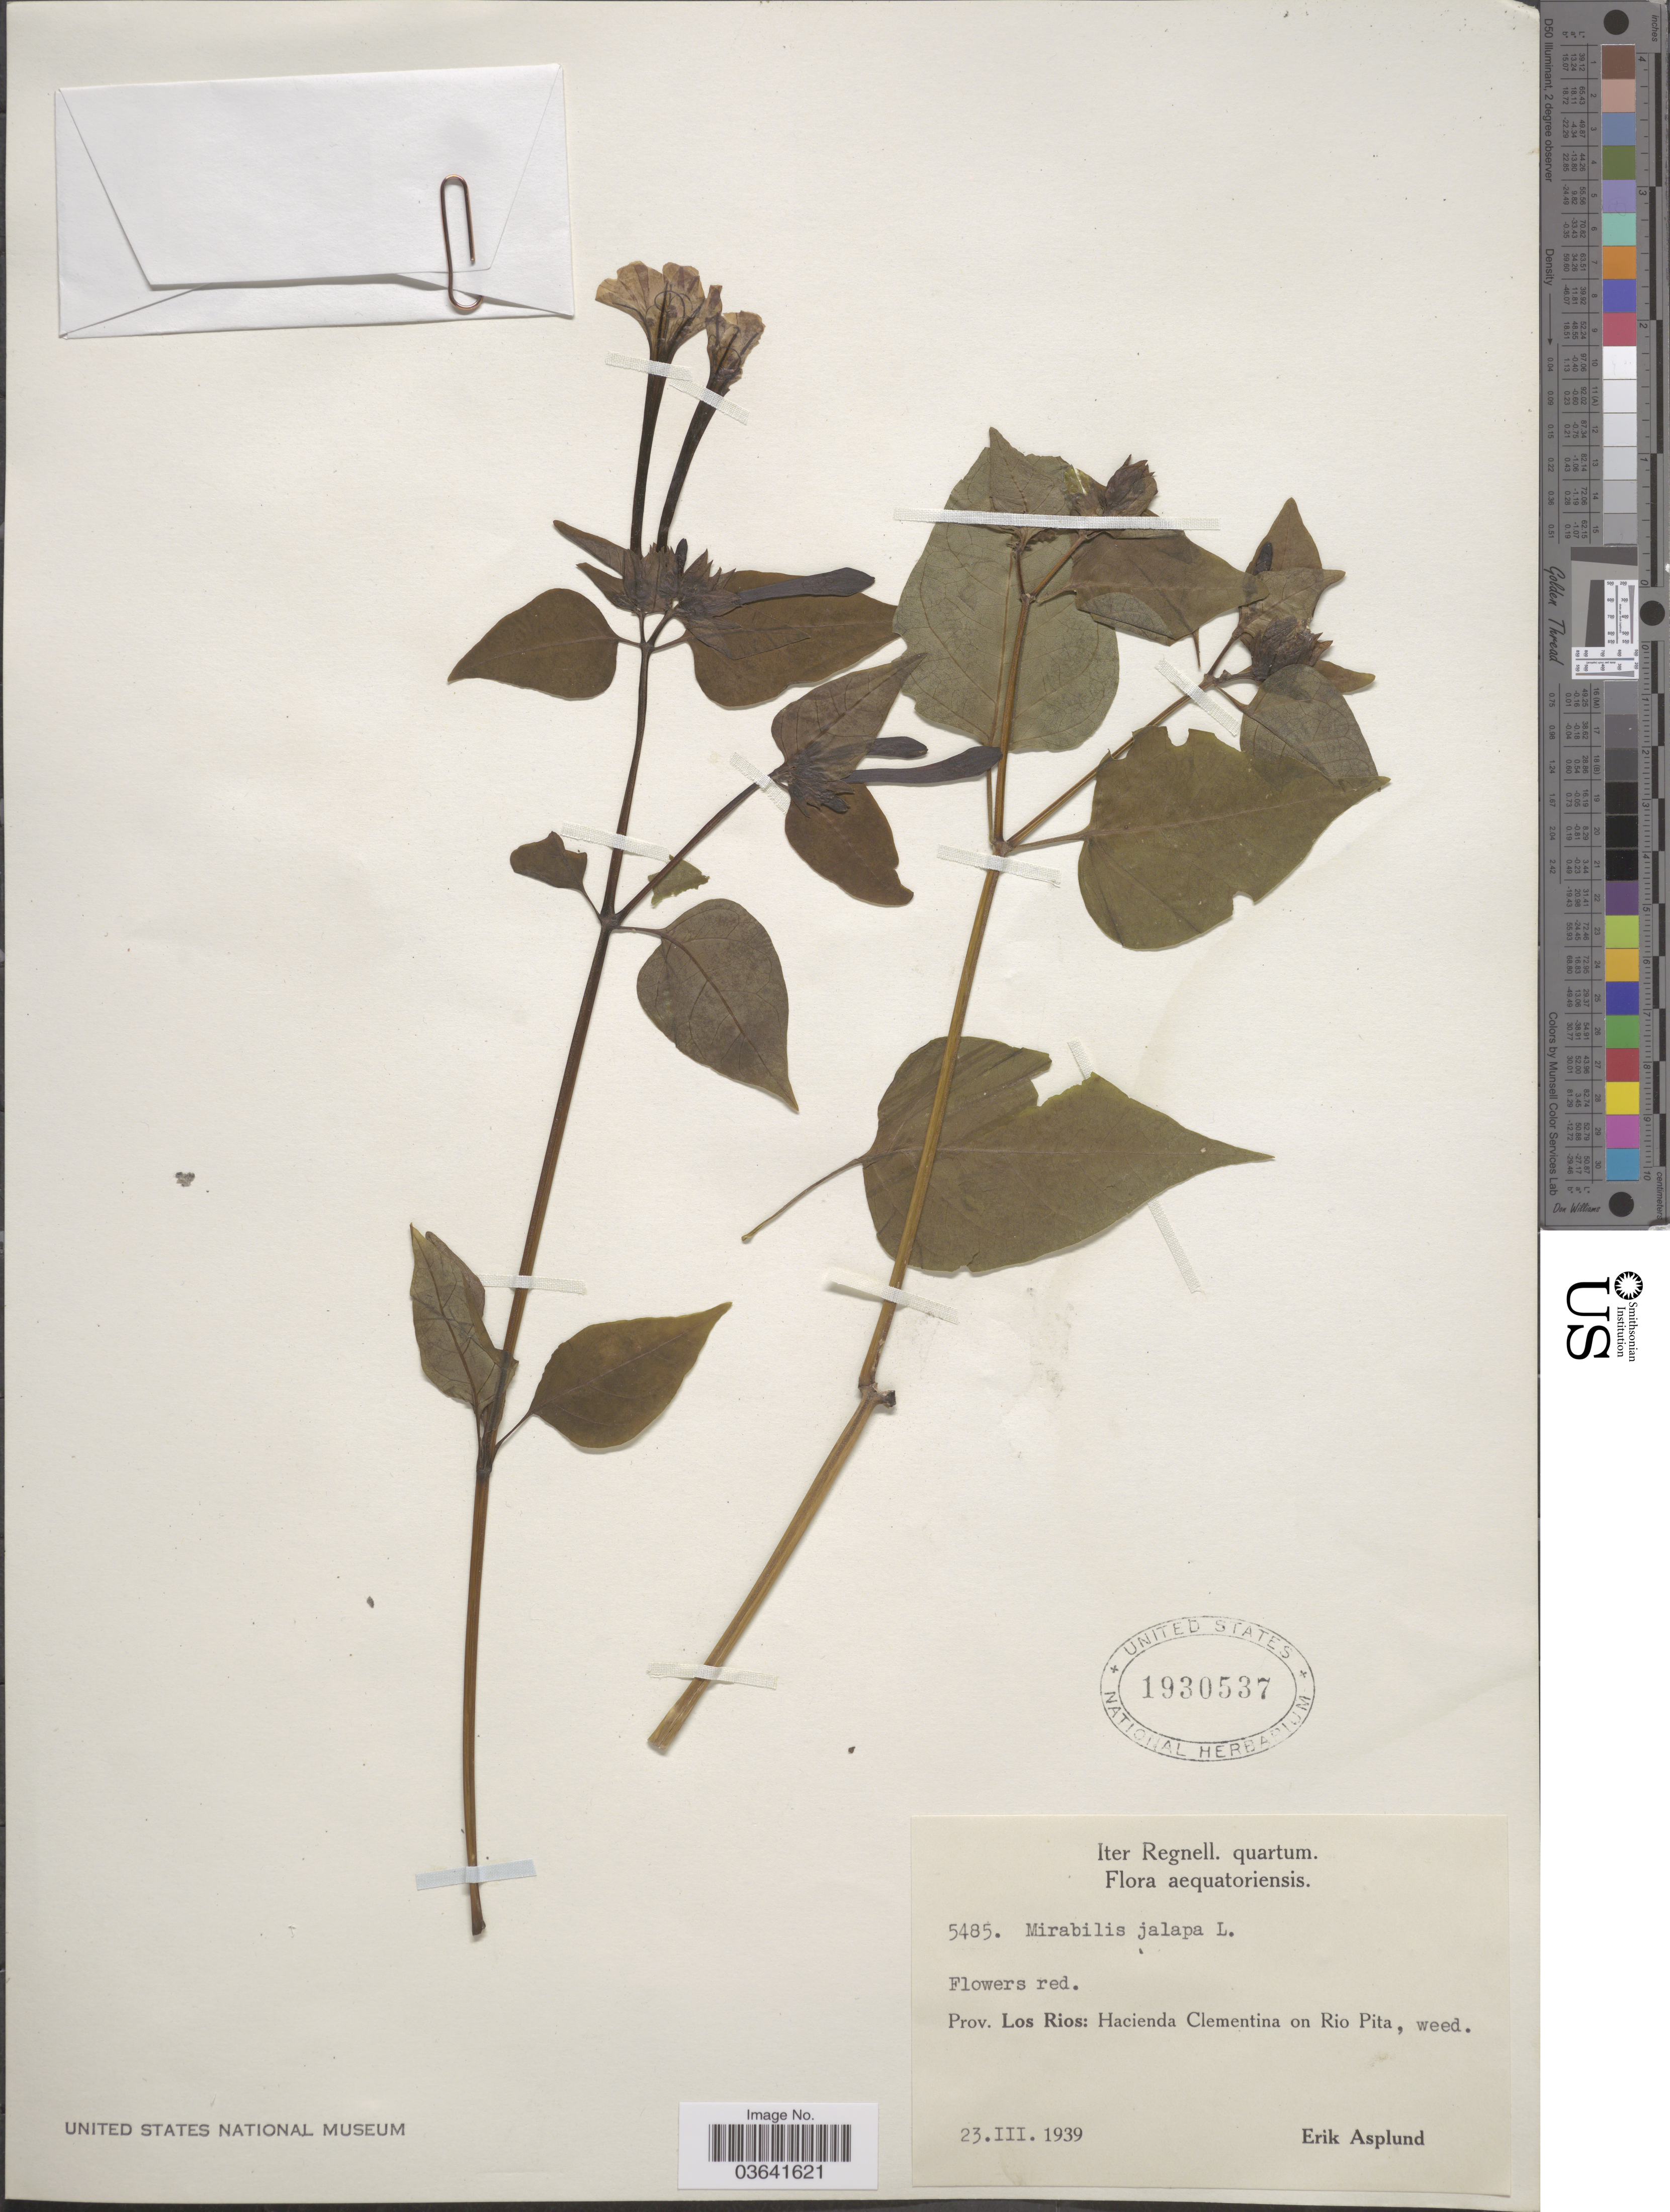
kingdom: Plantae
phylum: Tracheophyta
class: Magnoliopsida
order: Caryophyllales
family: Nyctaginaceae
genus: Mirabilis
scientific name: Mirabilis jalapa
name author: L.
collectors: E. Asplund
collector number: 5485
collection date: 1939-03-23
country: Ecuador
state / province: Los Ríos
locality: Hacienda Clementina on Rio Pita.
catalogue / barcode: US 1930537